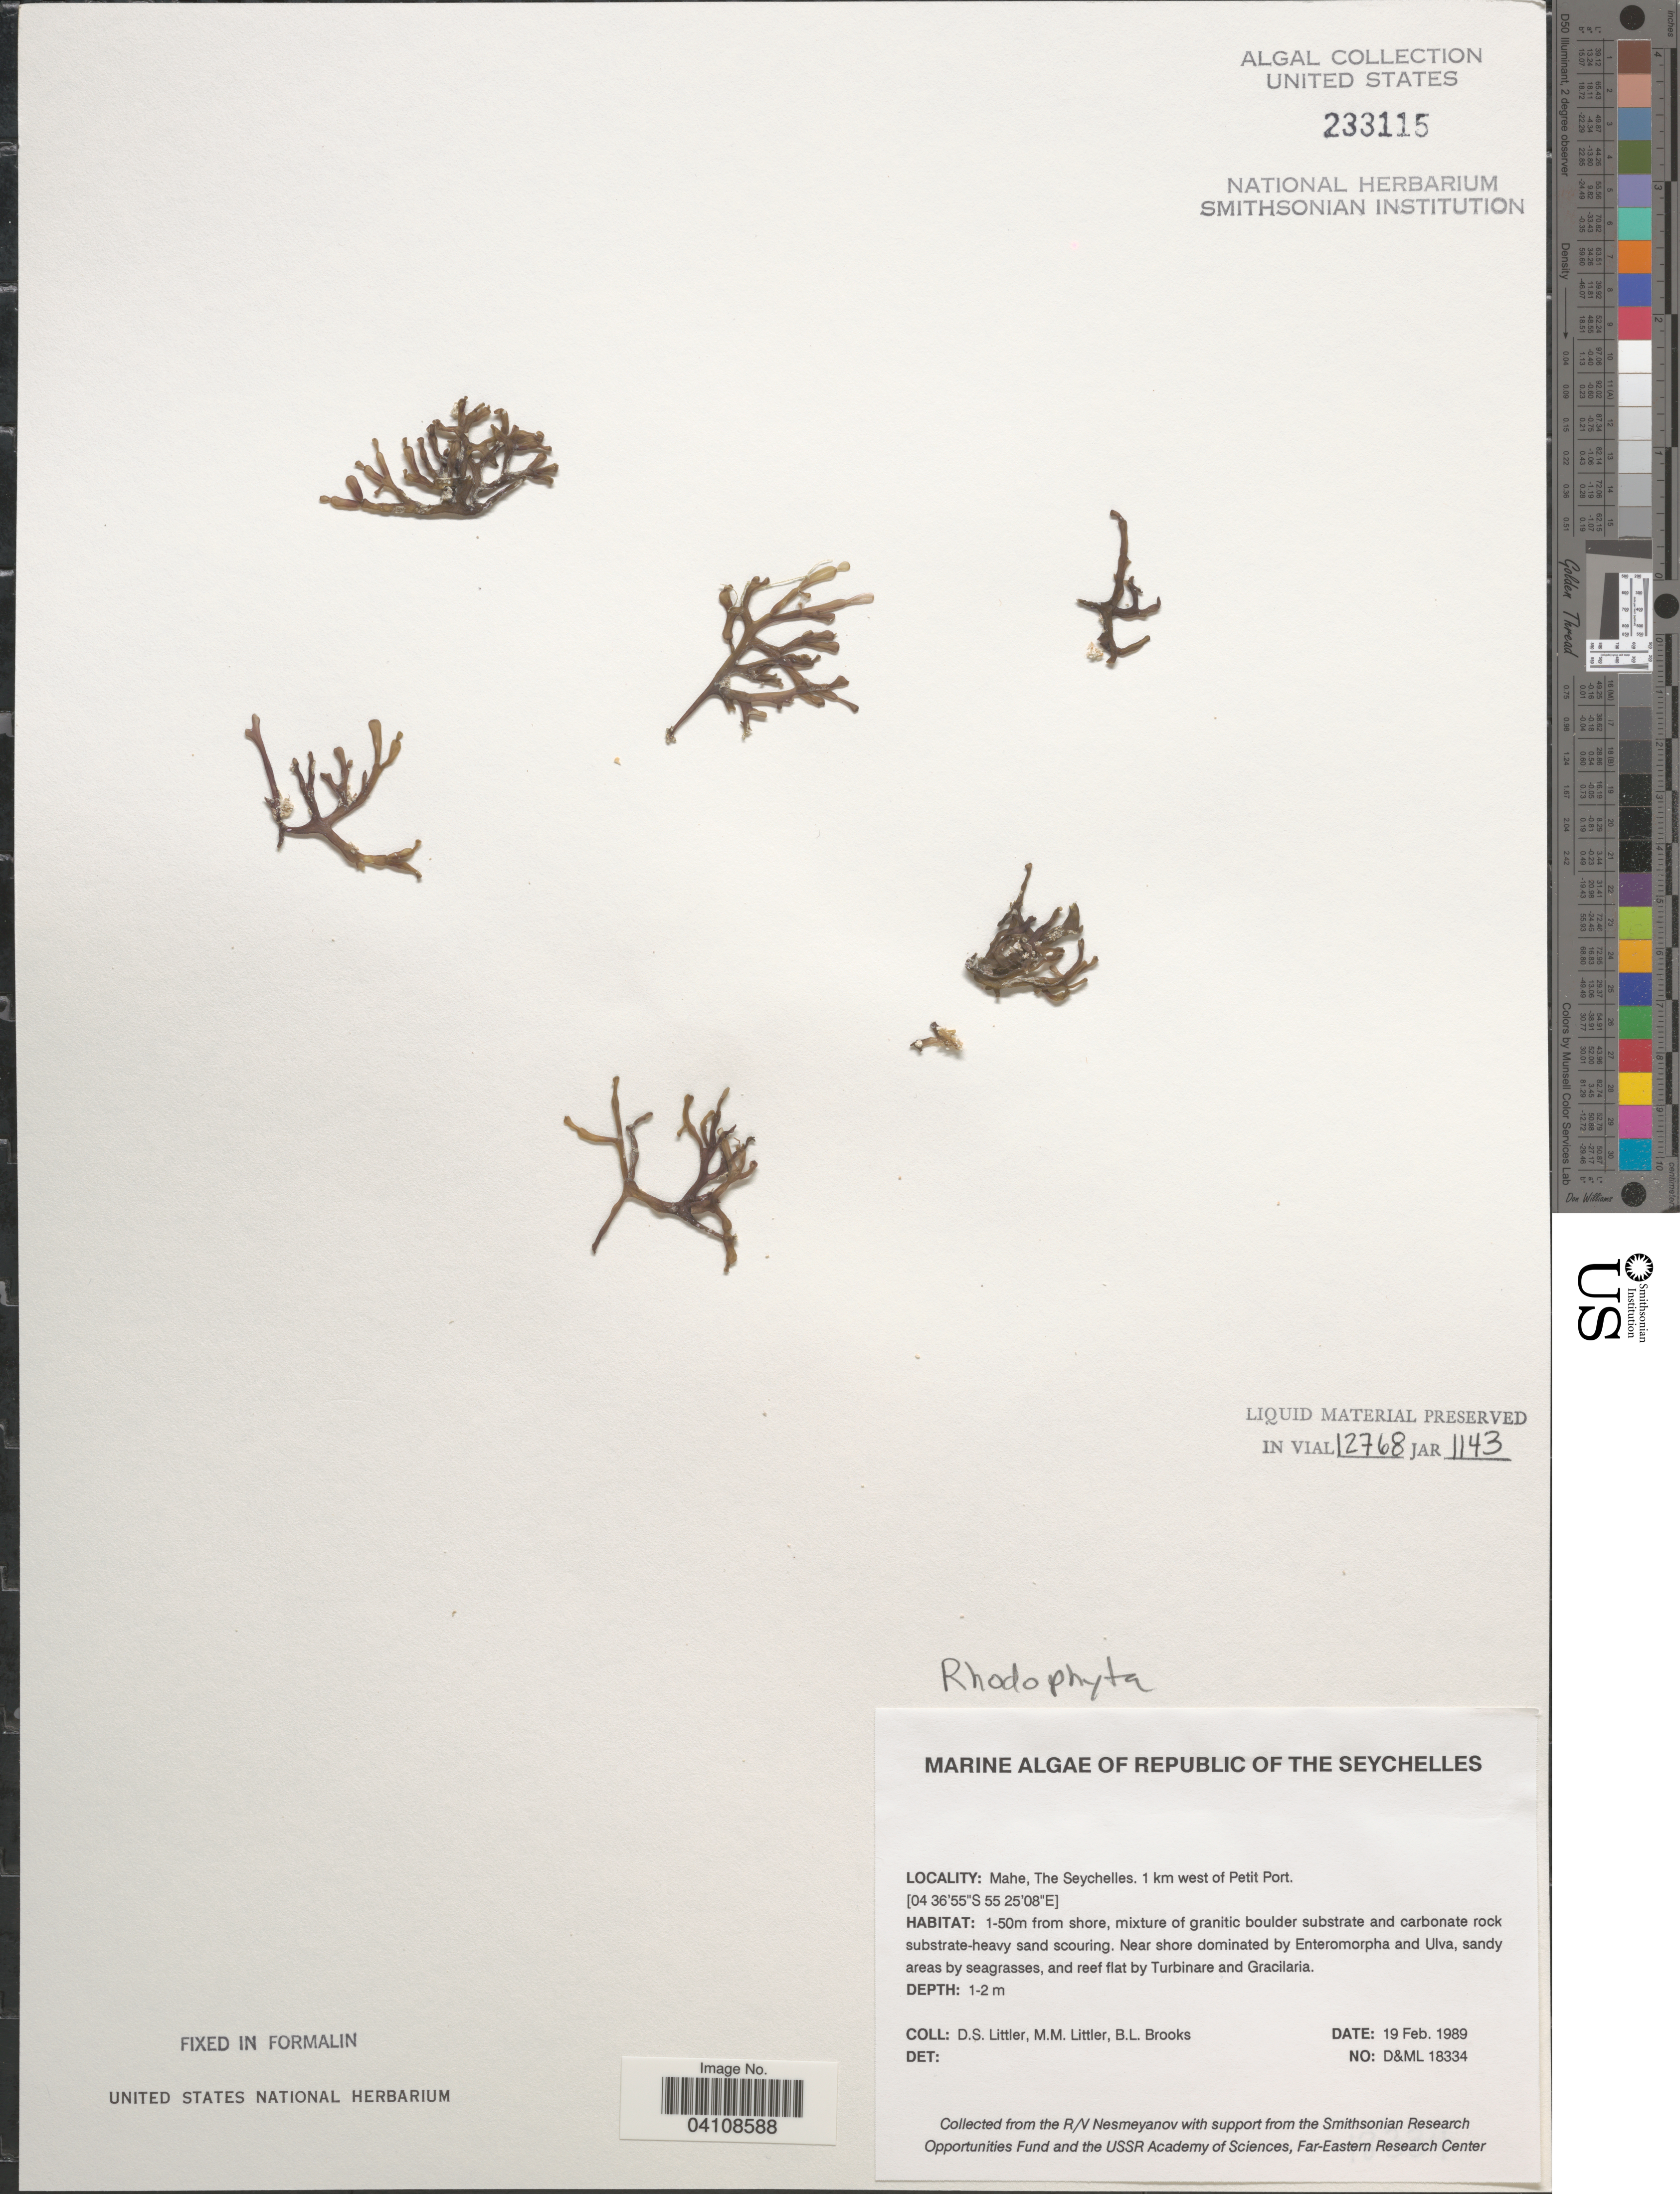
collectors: D. S. Littler & B. Brooks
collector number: D&ML18334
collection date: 1989-02-19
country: Seychelles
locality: Republic of The Seychelles. Mahe. 1 km west of Petit Port. 1-50m from shore.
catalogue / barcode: US 233115